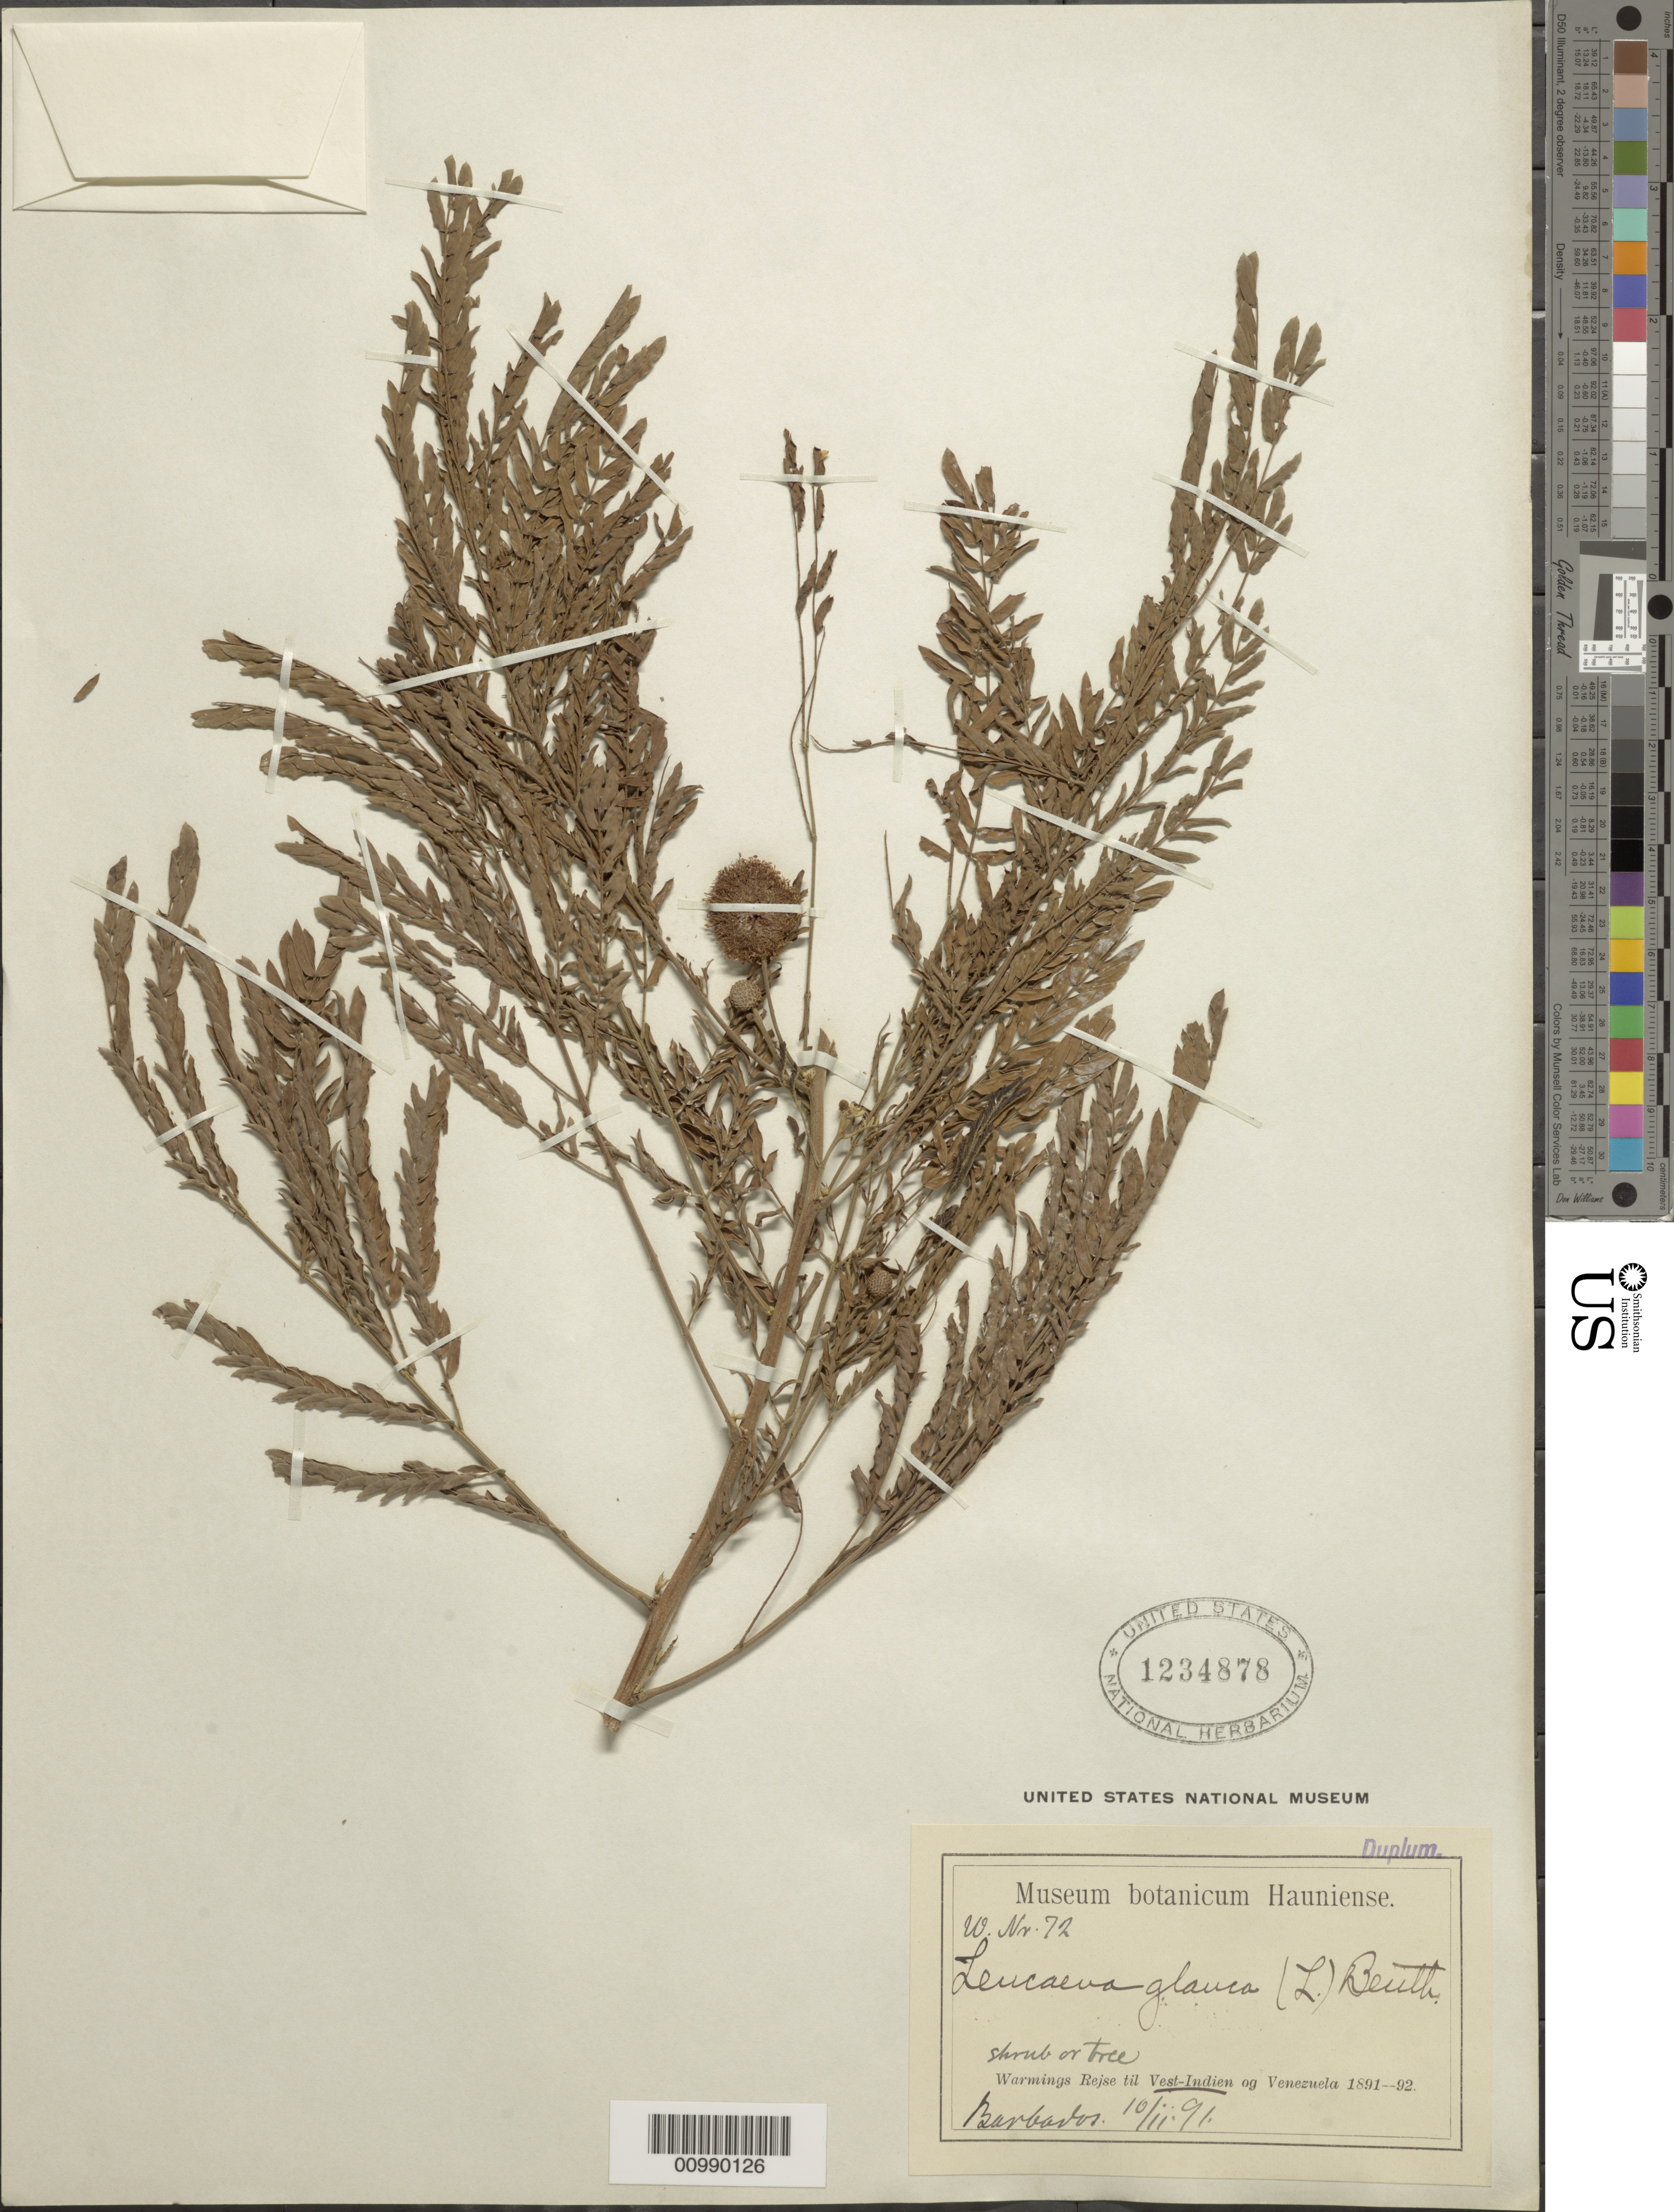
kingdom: Plantae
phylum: Tracheophyta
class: Magnoliopsida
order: Fabales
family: Fabaceae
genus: Leucaena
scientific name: Leucaena leucocephala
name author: (Lam.) de Wit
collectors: ex herb. Bot. Sta. Barbados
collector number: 72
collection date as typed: Oct 1891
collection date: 1891-10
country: Barbados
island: Barbados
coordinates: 0 N, 0 E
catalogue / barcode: US 1234878